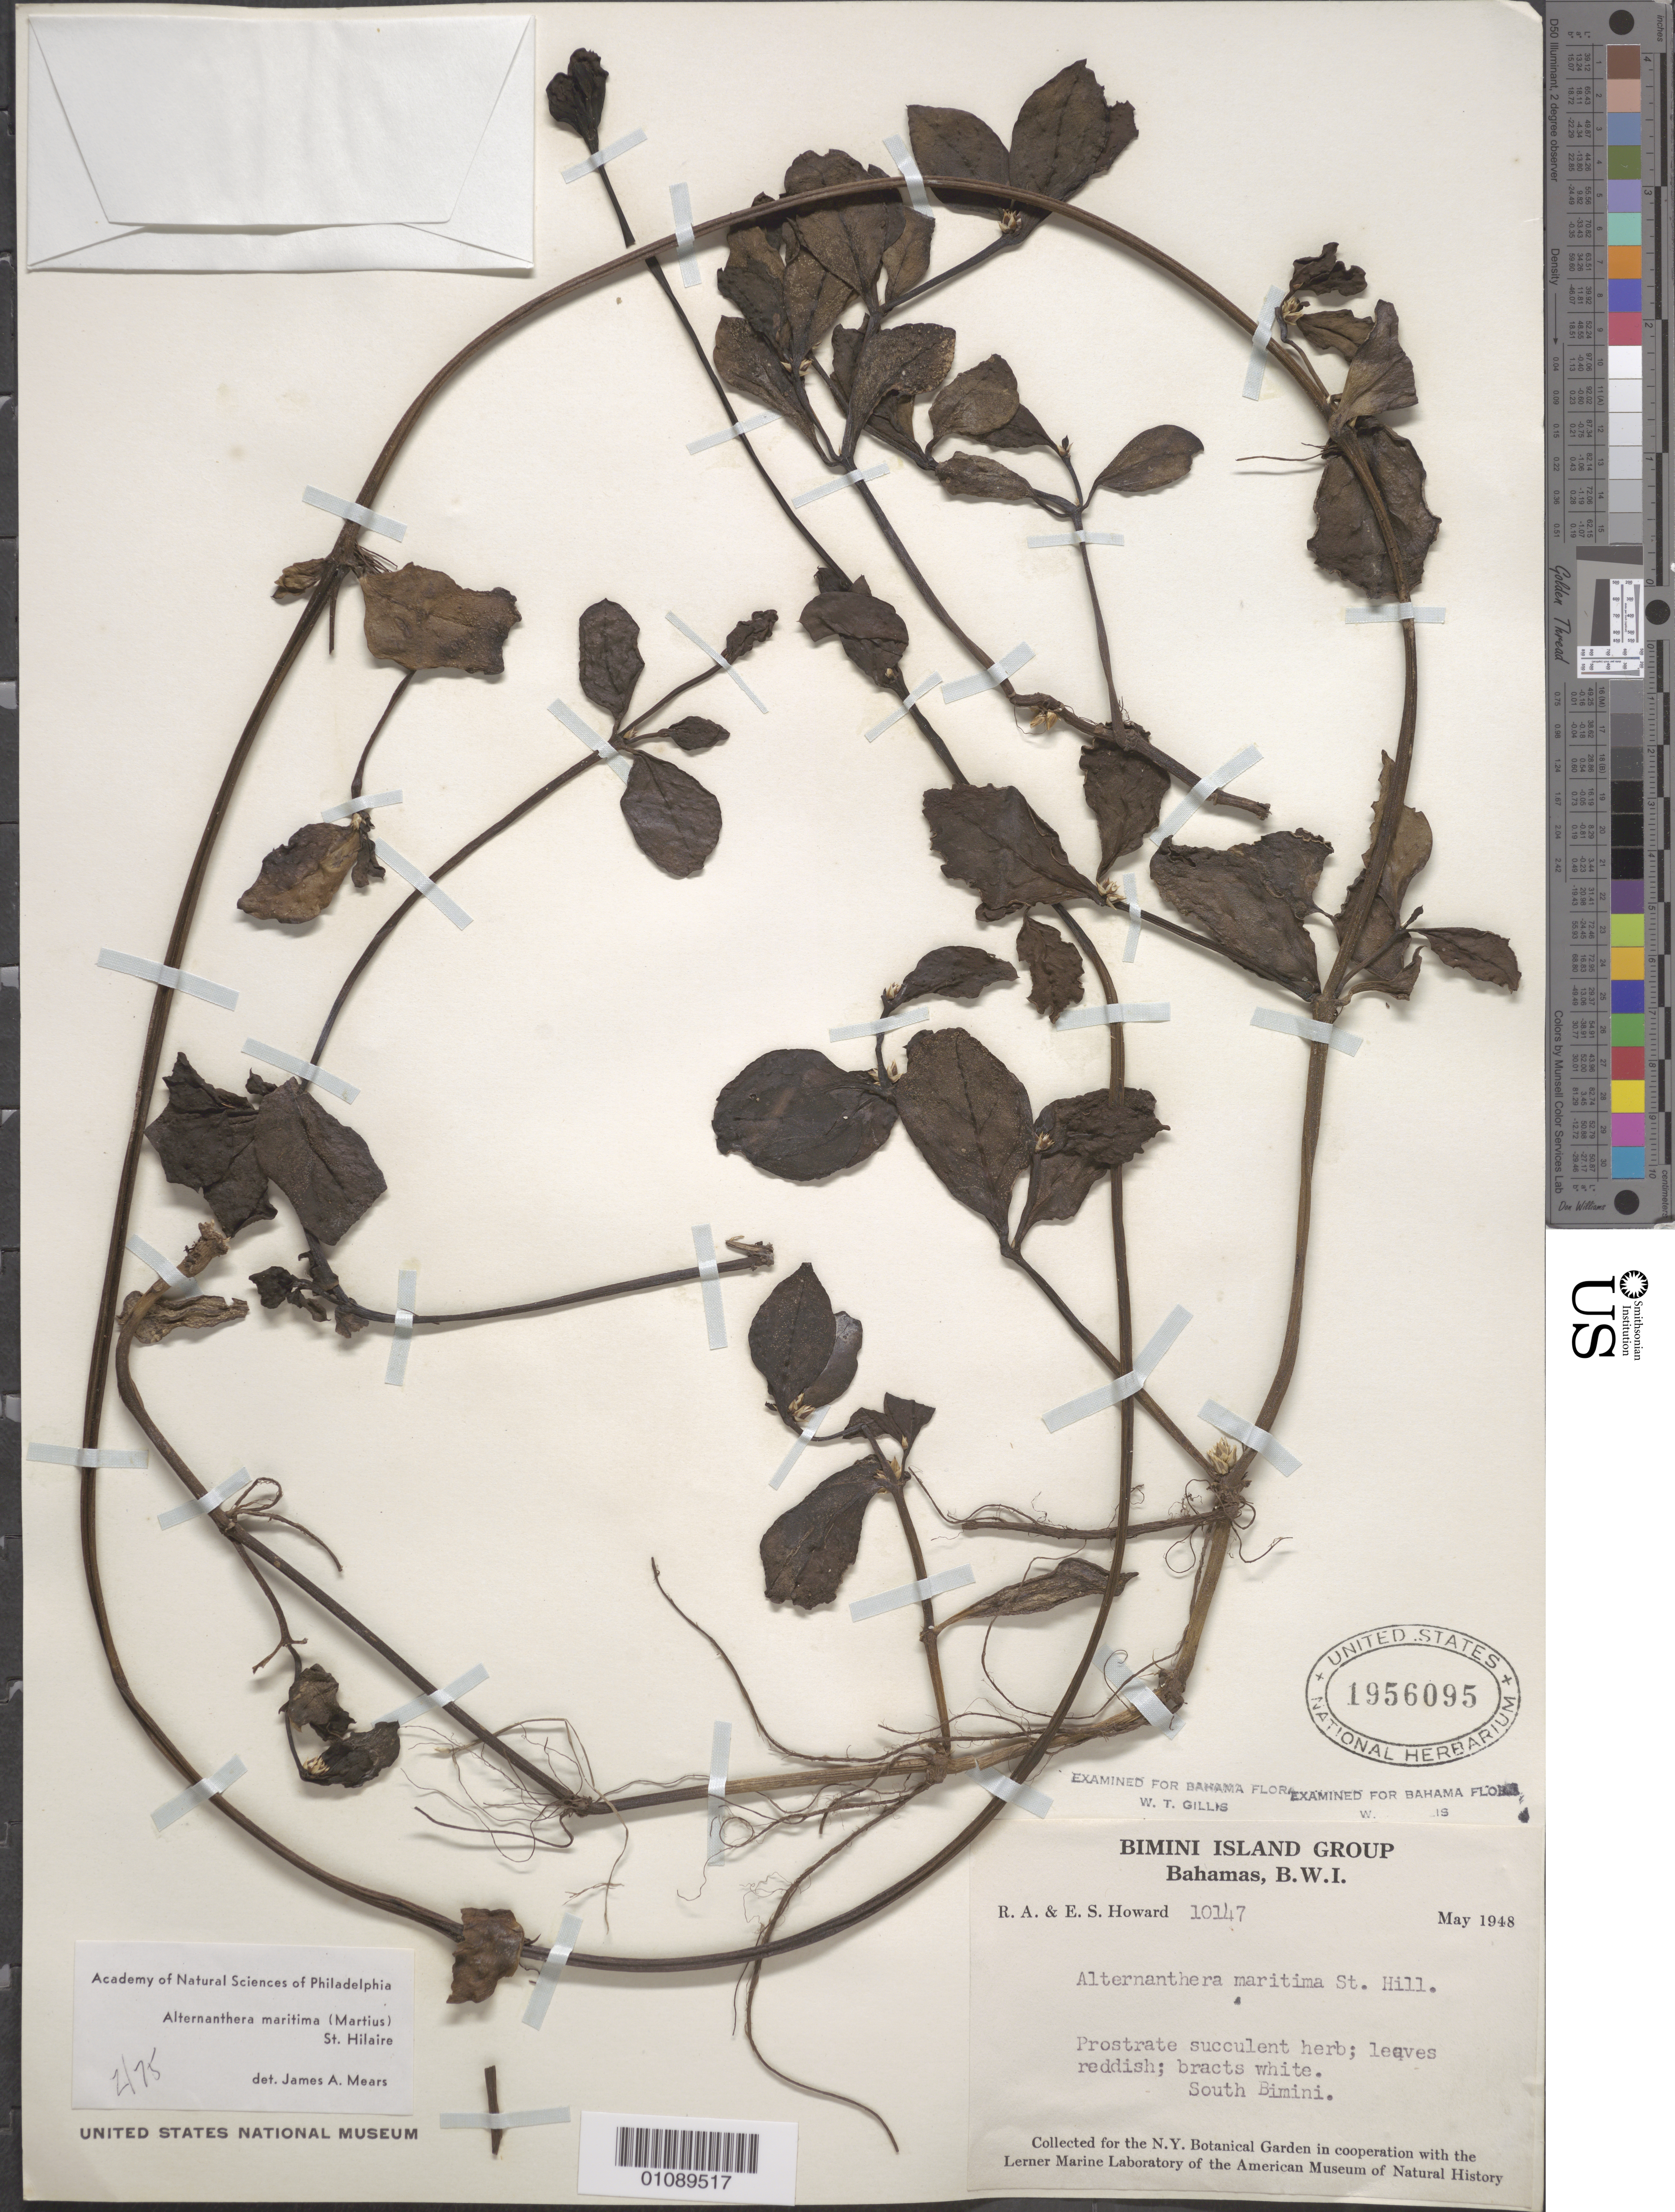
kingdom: Plantae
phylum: Tracheophyta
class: Magnoliopsida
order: Caryophyllales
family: Amaranthaceae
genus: Alternanthera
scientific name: Alternanthera maritima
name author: (Mart.) A. St.-Hil.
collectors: E. S. Howard & R. A. Howard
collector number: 10147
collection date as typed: May 1948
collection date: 1948-05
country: Bahamas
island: South Bimini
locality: South Bimini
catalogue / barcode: US 1956095